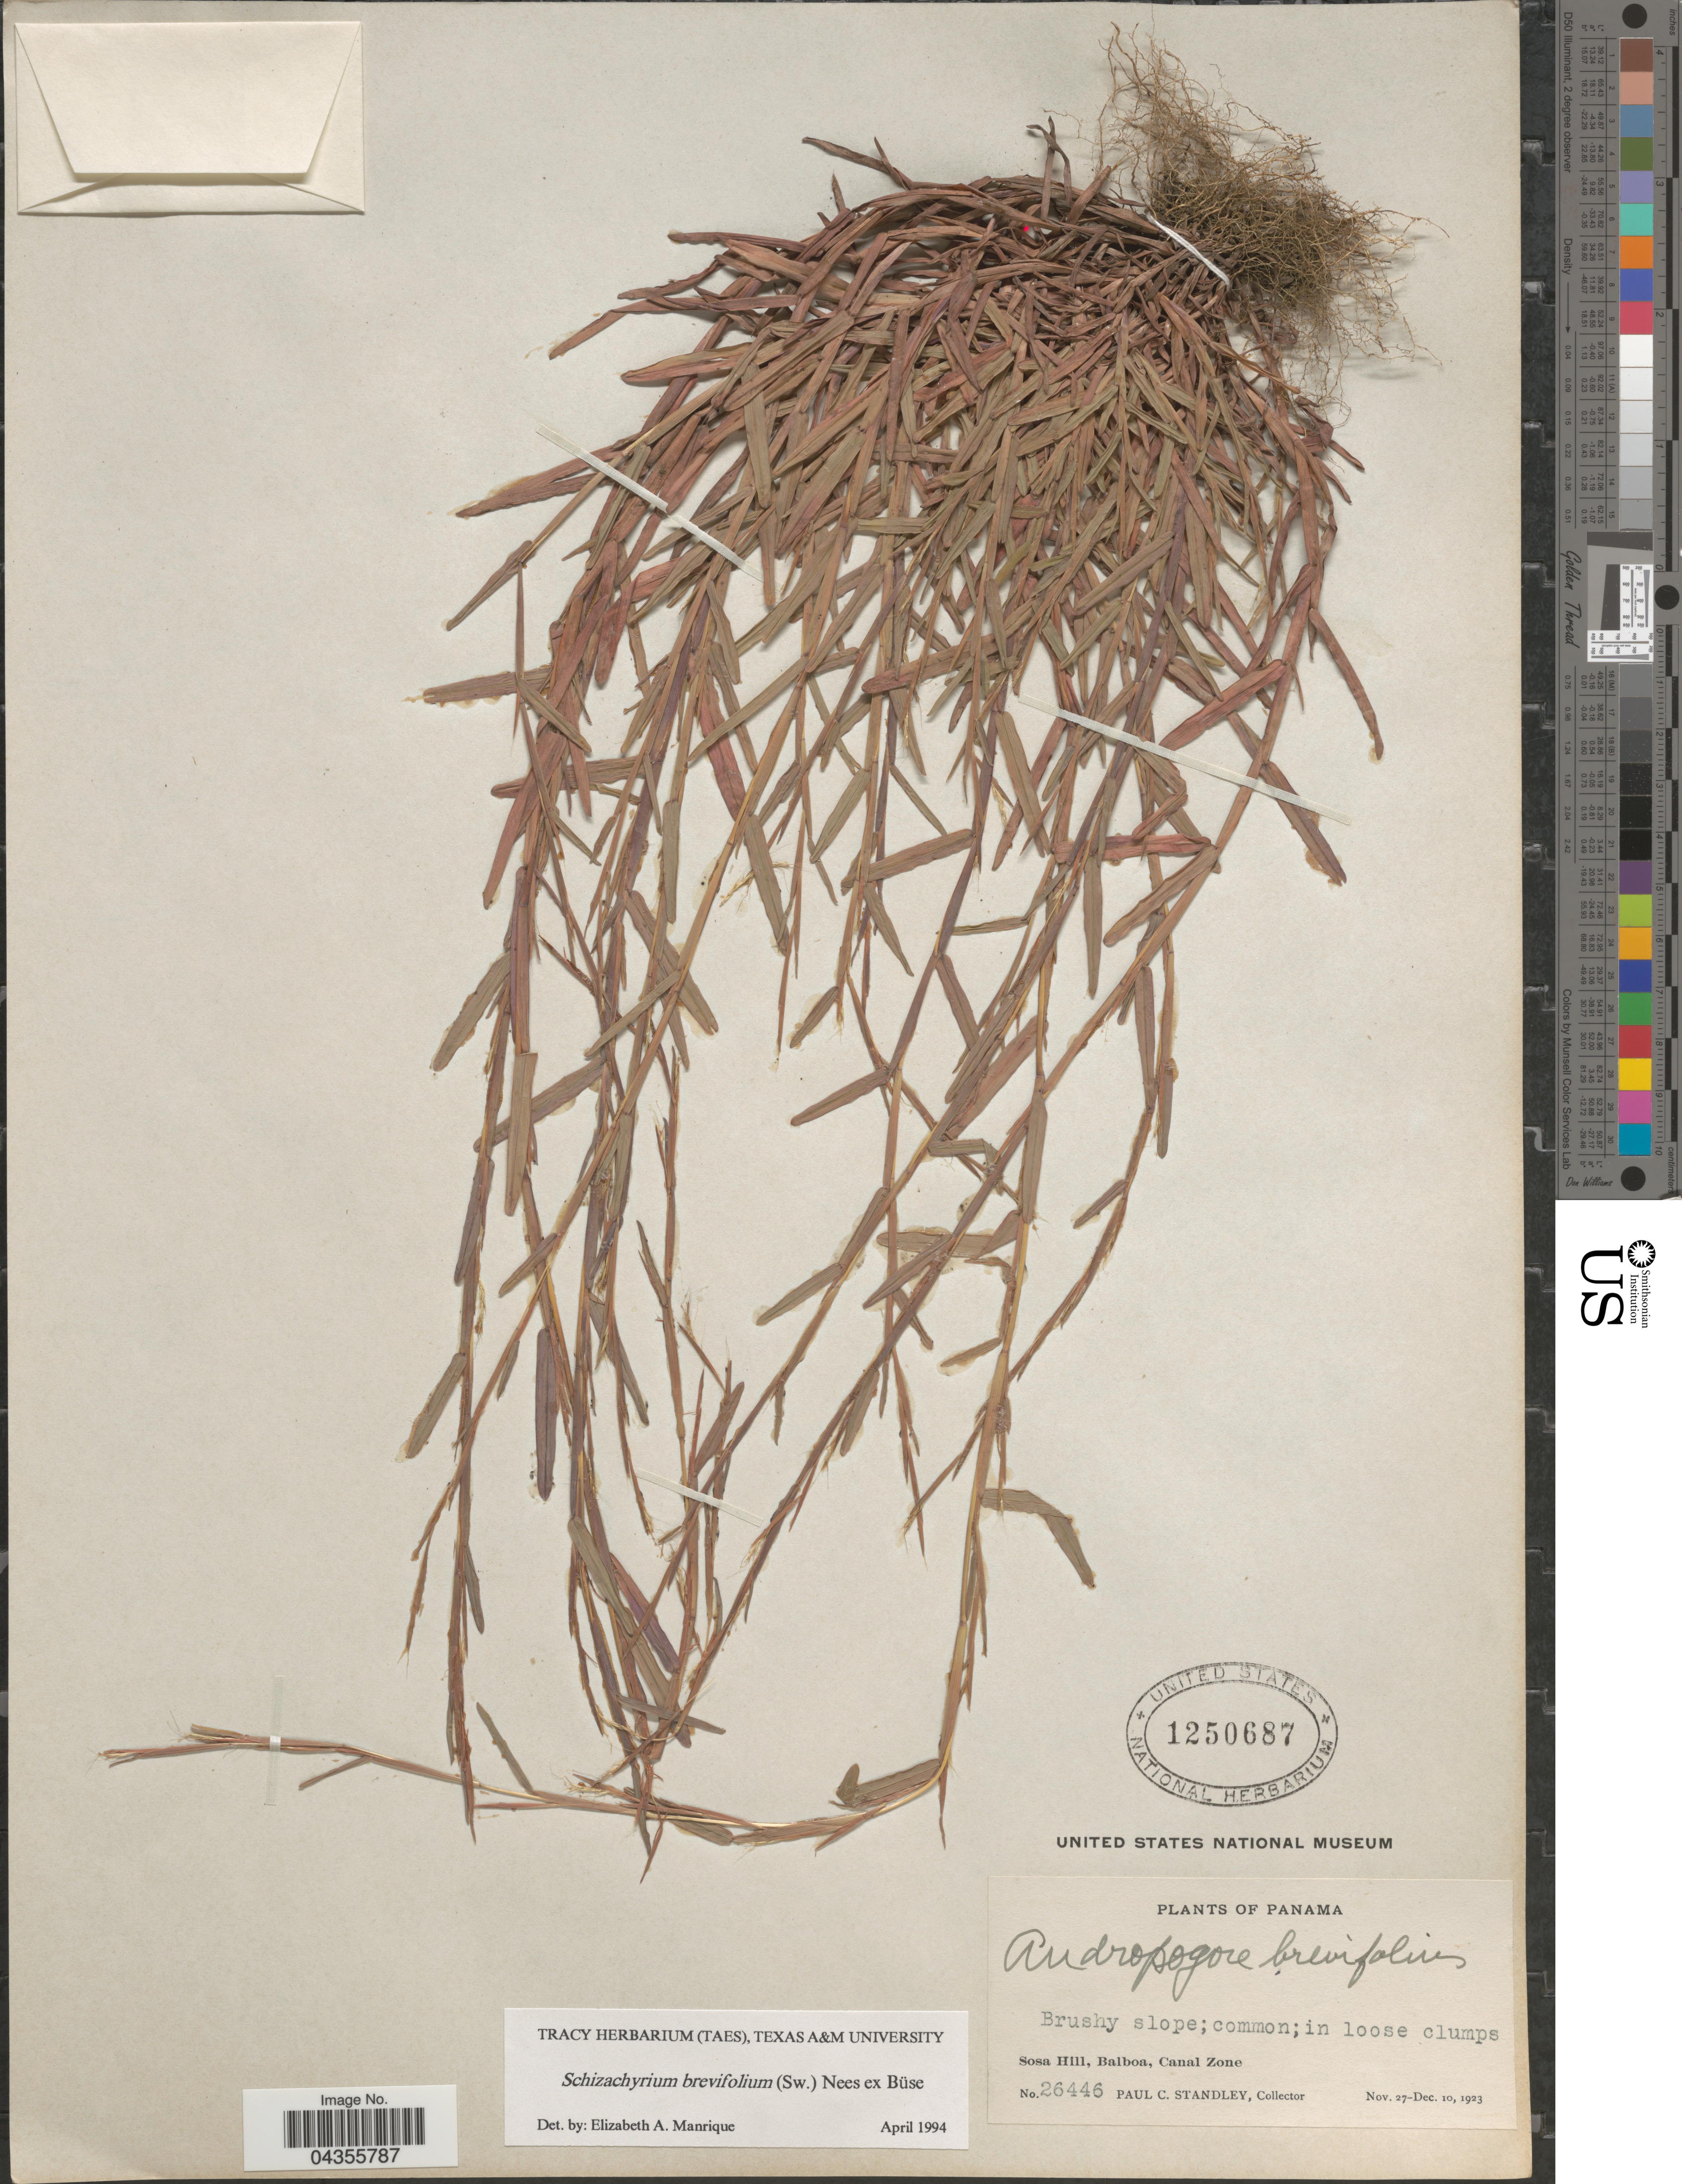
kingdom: Plantae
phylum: Tracheophyta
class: Liliopsida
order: Poales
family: Poaceae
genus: Schizachyrium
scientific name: Schizachyrium brevifolium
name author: (Sw.) Nees ex Büse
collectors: P. C. Standley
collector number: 26446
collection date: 1923-11-27/1923-12-10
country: Panama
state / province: Colón / Panamá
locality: Brushy slope; common; Sosa Hill, Balboa, Canal Zone.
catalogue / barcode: US 1250687